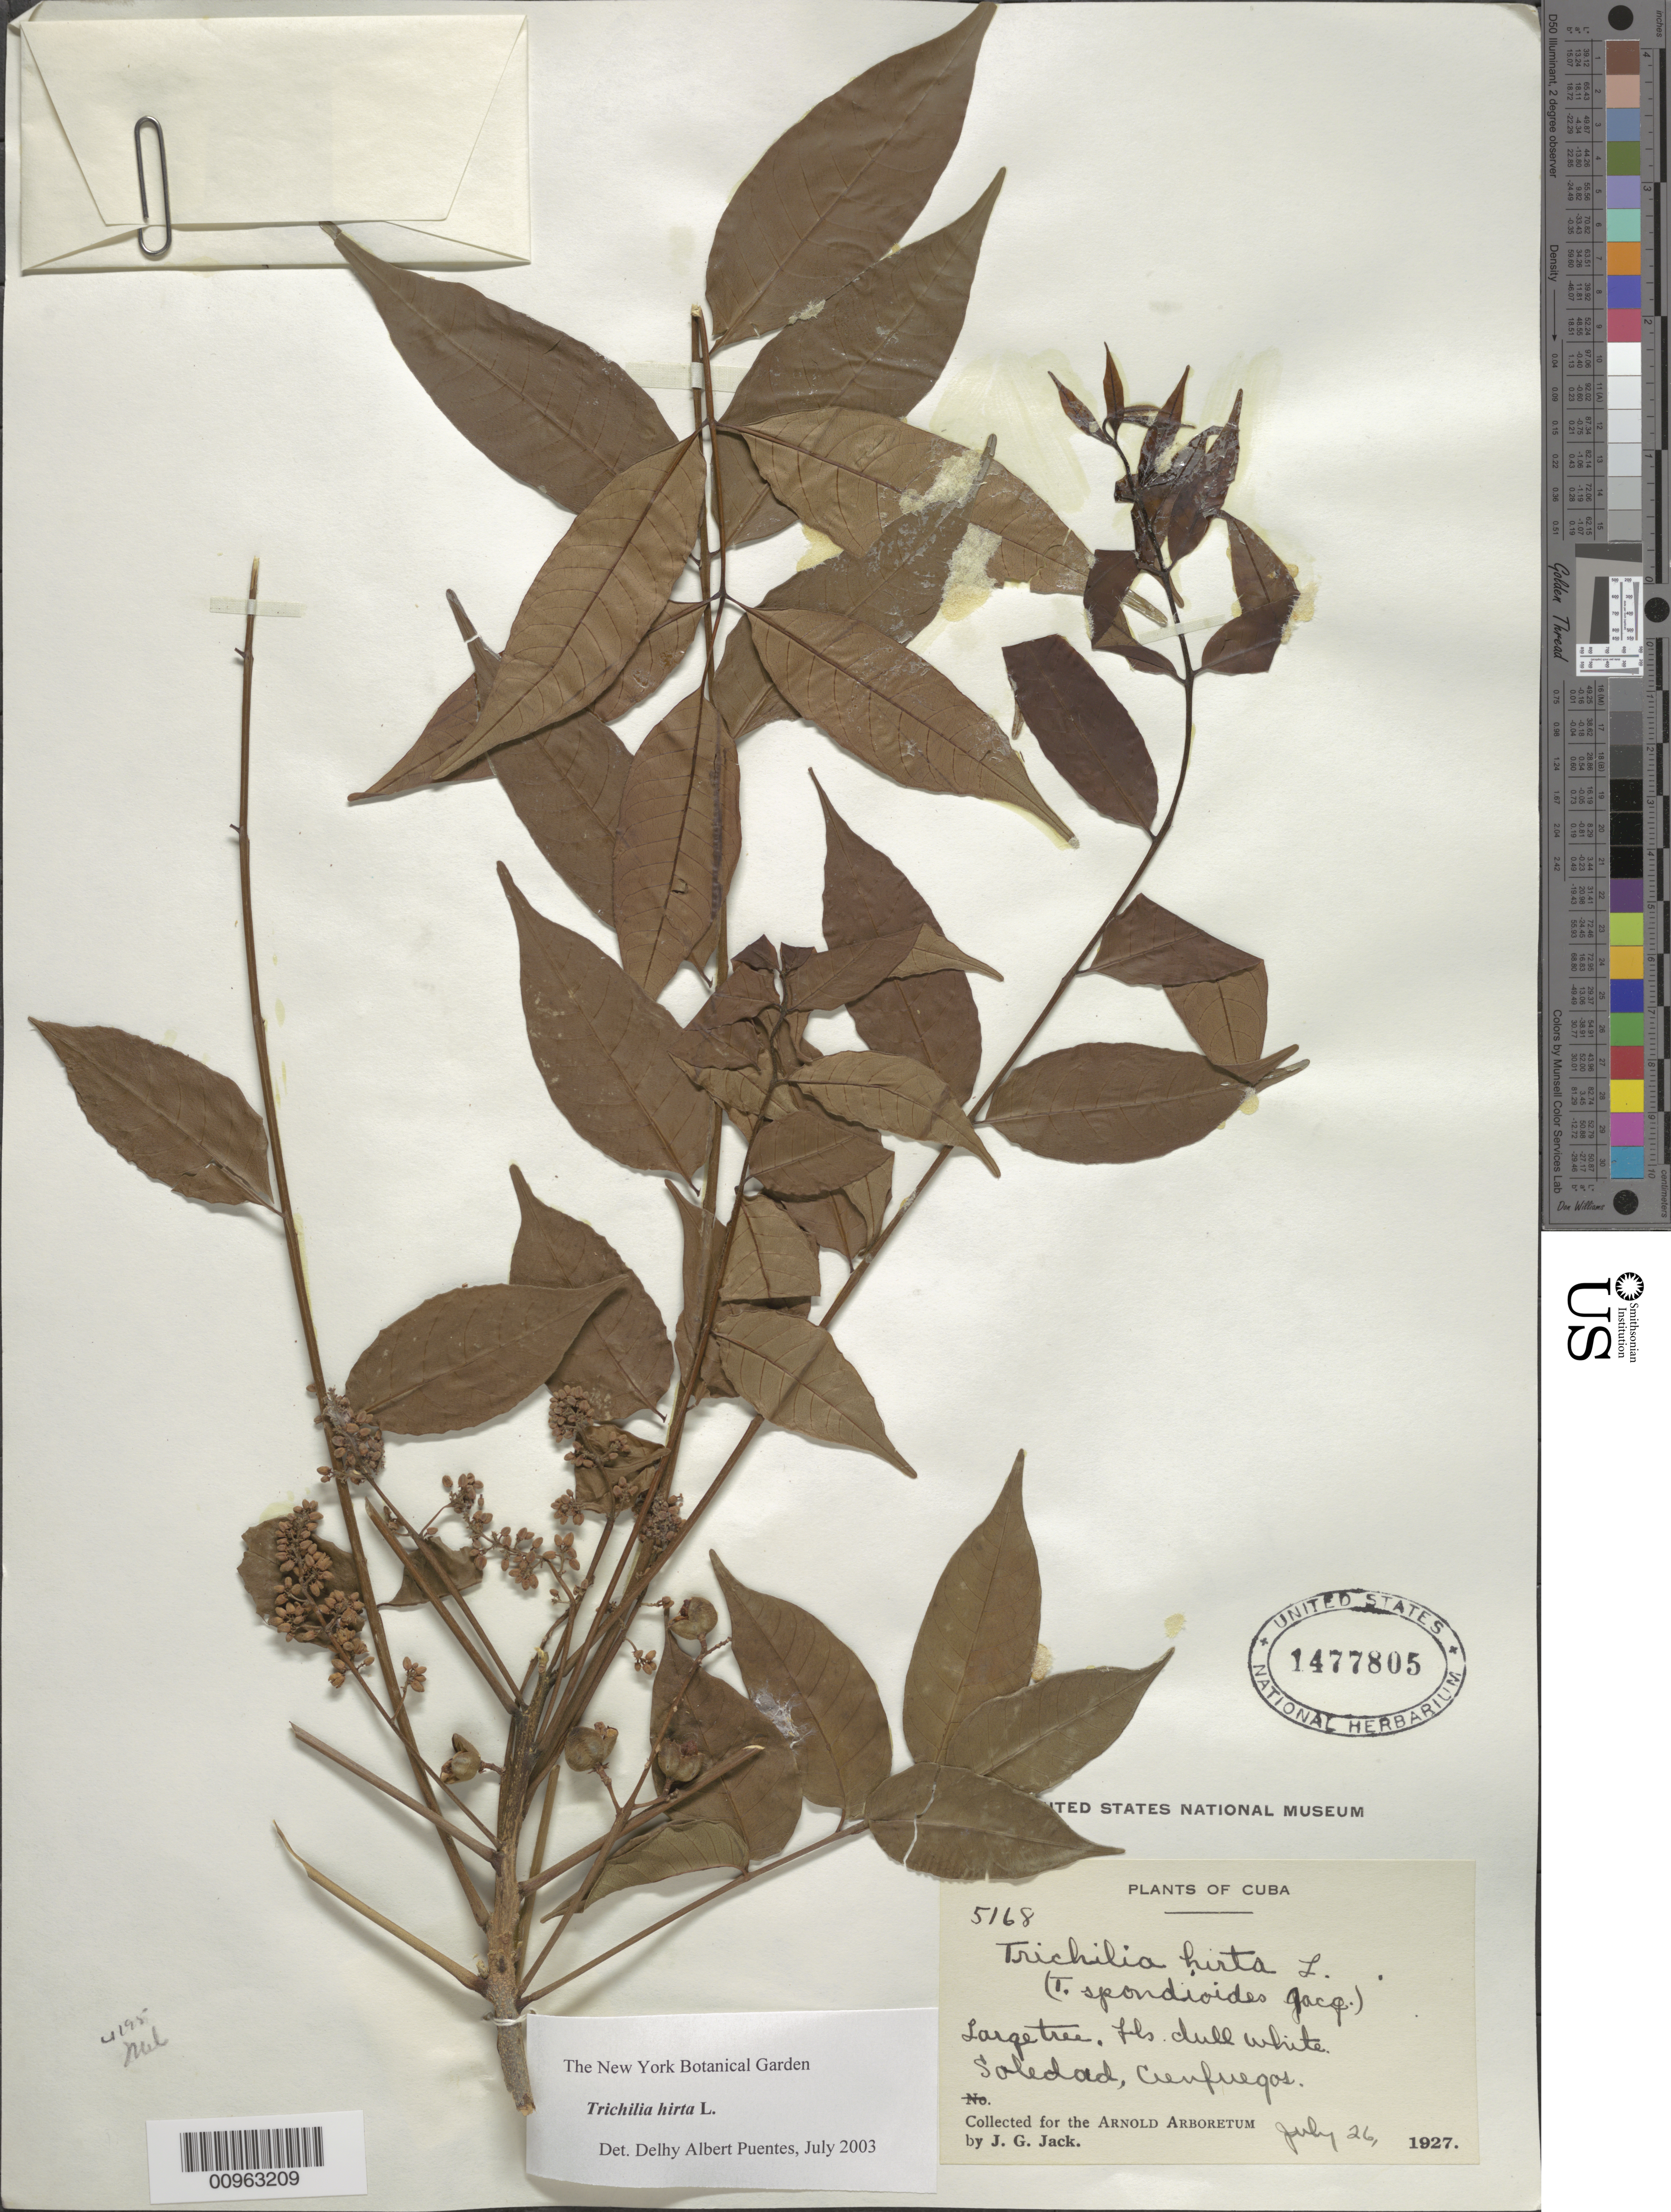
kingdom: Plantae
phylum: Tracheophyta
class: Magnoliopsida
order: Sapindales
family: Meliaceae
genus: Trichilia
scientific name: Trichilia hirta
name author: L.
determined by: Puentes, D. A.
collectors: J. G. Jack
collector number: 5168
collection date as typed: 26 Jul 1927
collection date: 1927-07-26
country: Cuba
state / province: Cienfuegos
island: Cuba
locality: Soledad, Cienfuegos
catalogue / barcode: US 1477805